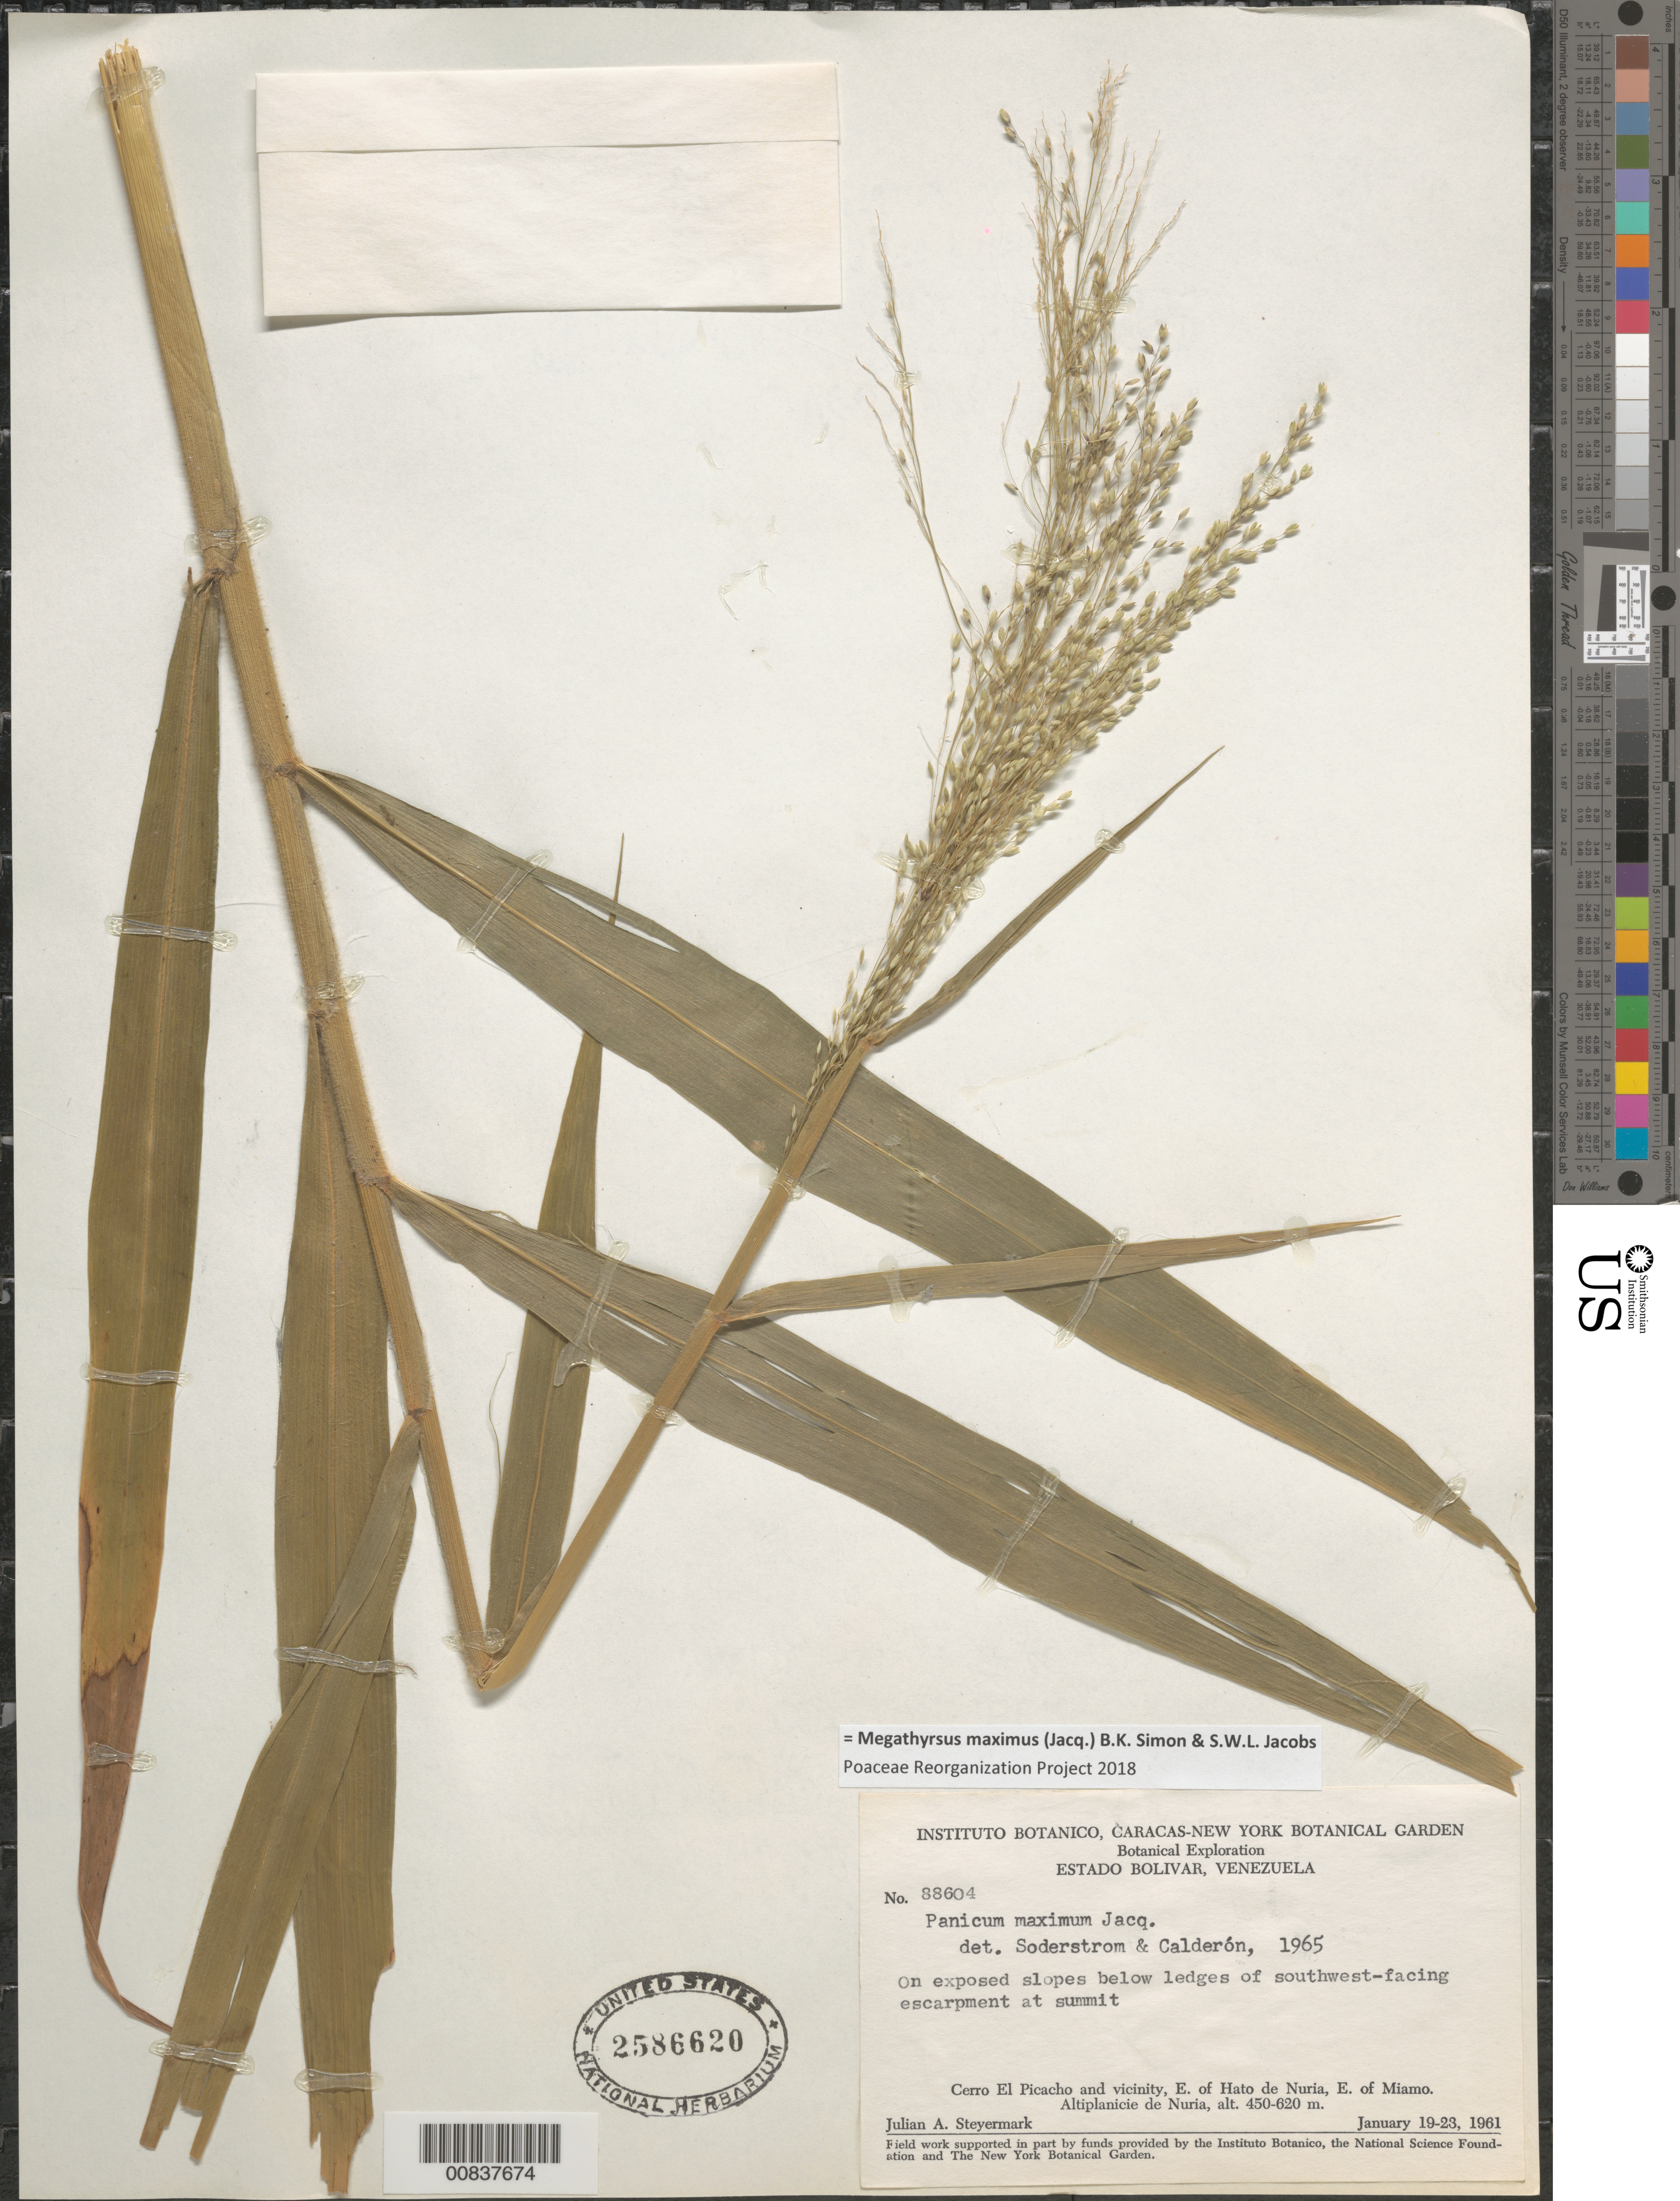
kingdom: Plantae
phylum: Tracheophyta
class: Liliopsida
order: Poales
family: Poaceae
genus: Panicum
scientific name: Panicum maximum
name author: Jacq.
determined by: Soderstrom, T. R.; Calderón, G.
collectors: J. Steyermark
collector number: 88604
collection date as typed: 19-Jan-61 to 23-Jan-61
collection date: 1961-01-19/1961-01-23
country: Venezuela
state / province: Bolívar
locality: Cerro El Picacho and vicinity, E of Hato de Nuria, E of Miamo, Altiplanicie de Nuria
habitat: Exposed slopes below ledges of SW-facing escarpment at summit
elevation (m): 450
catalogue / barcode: US 2586620